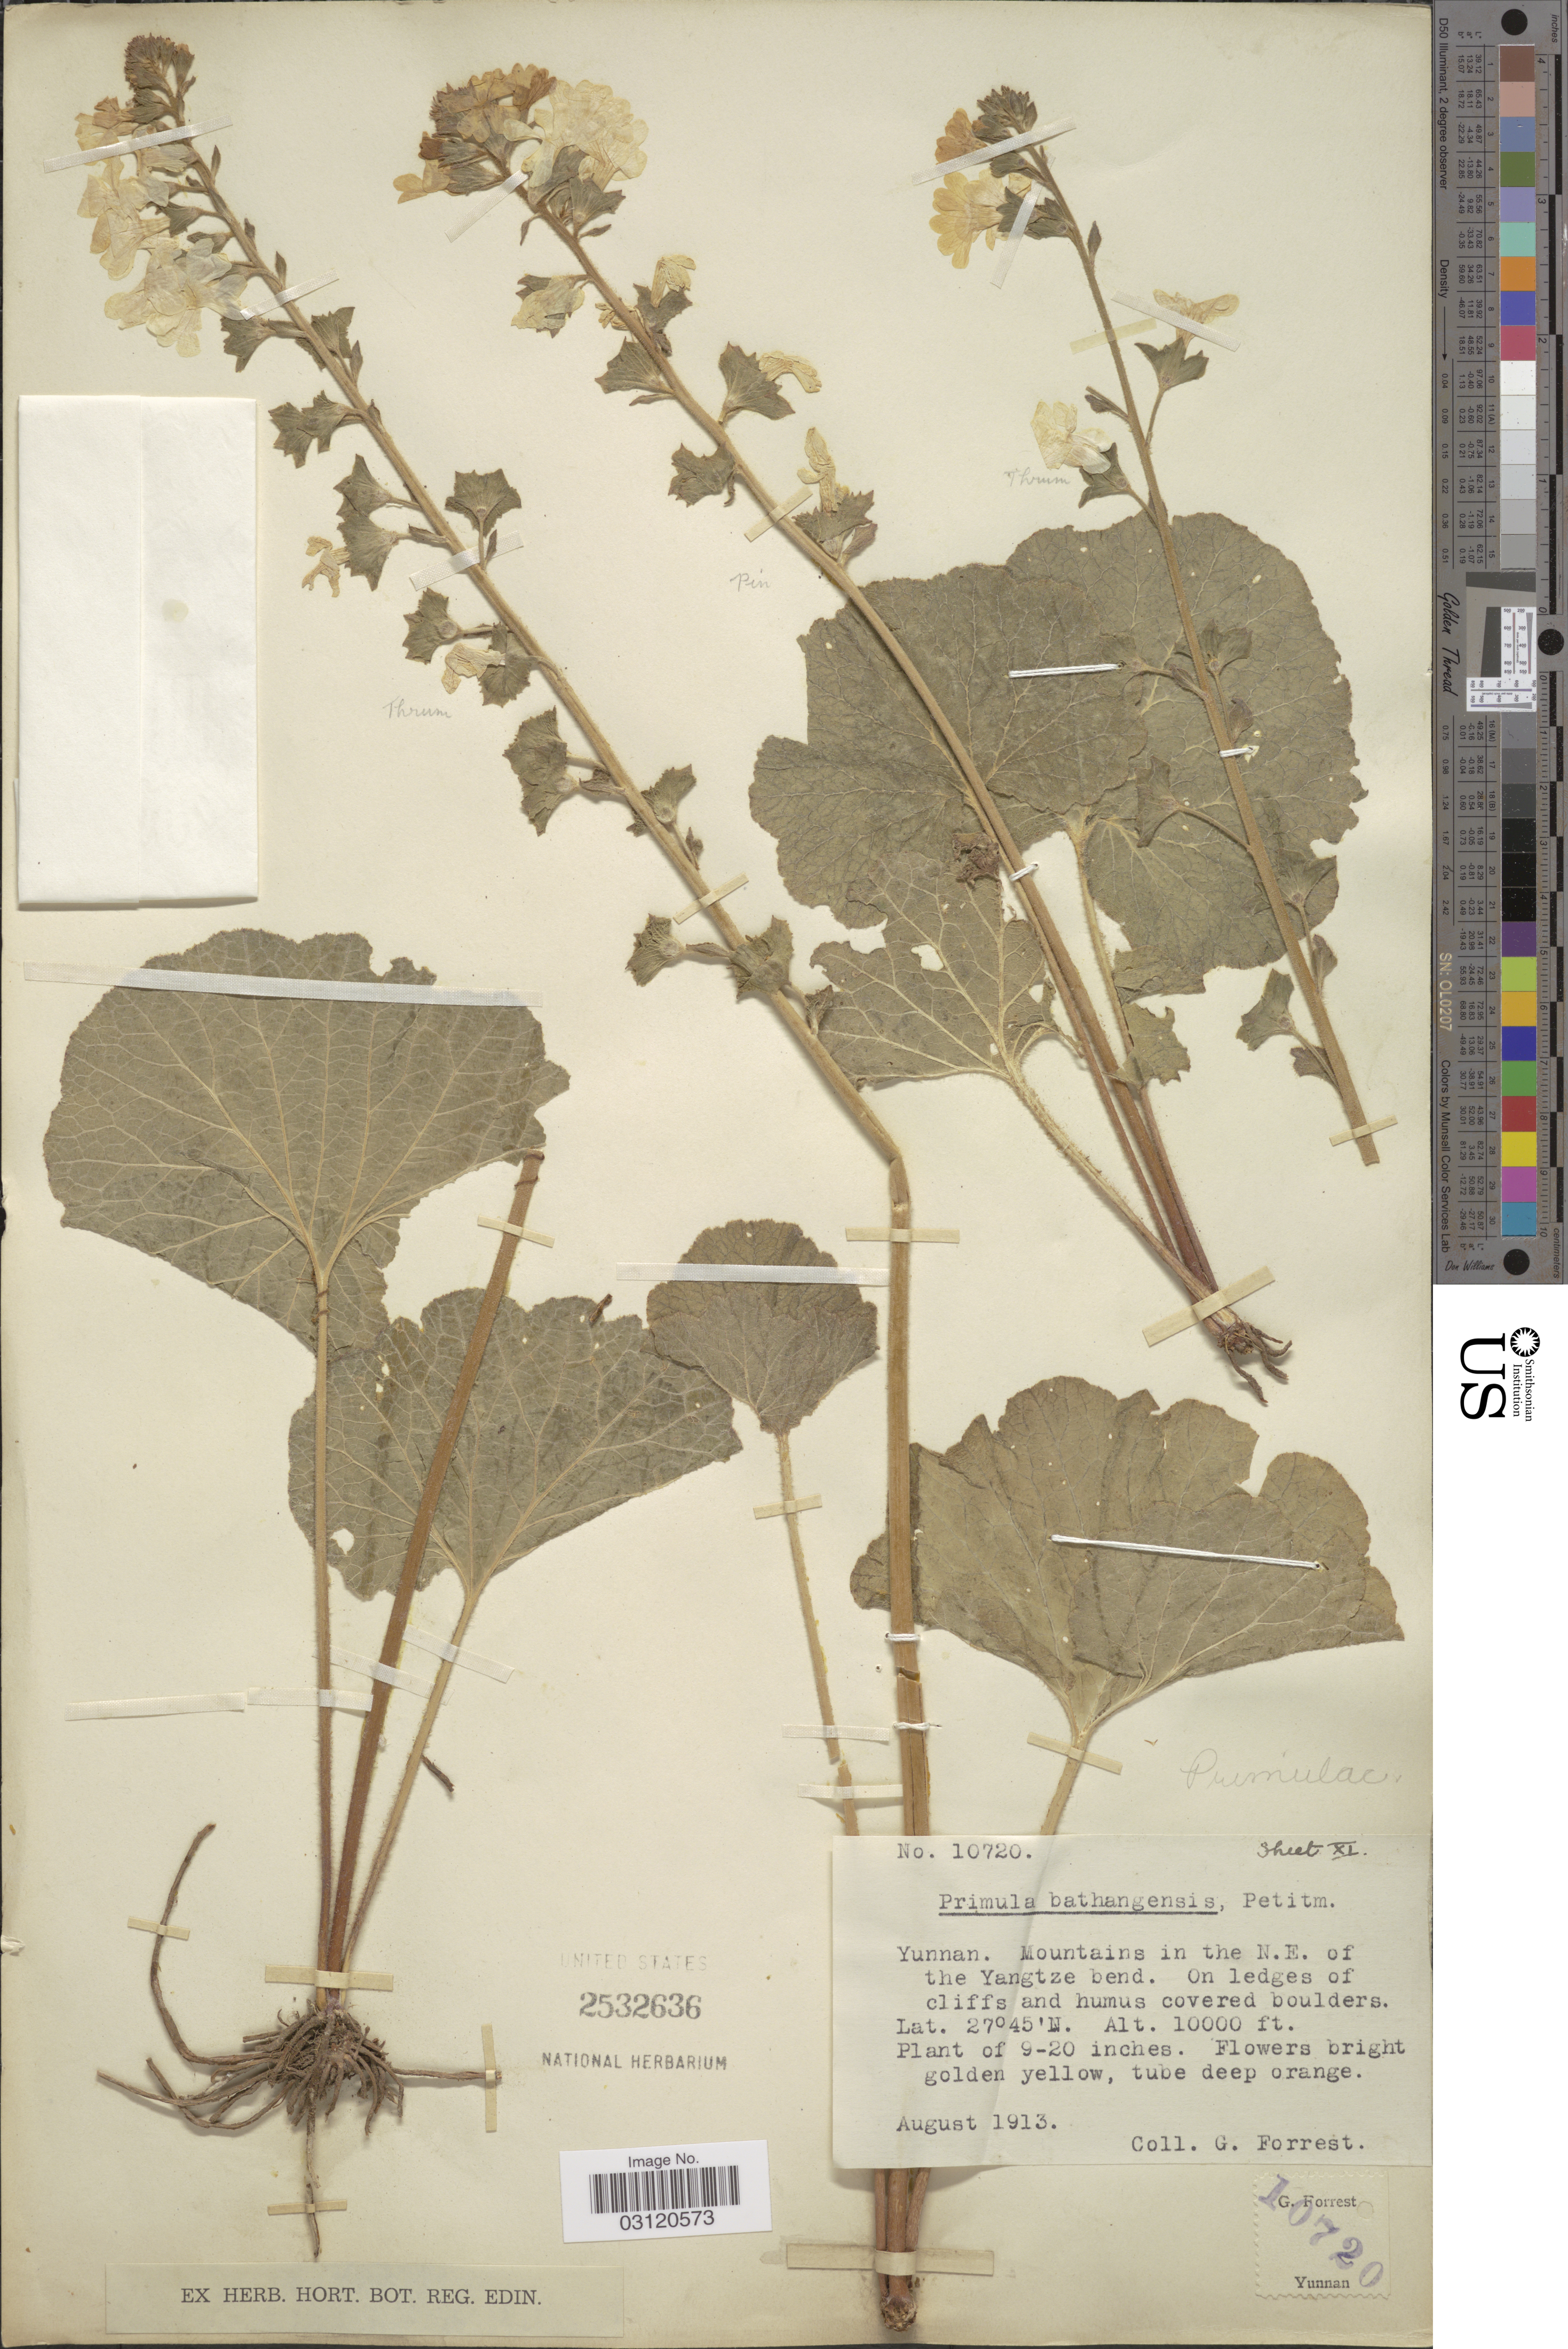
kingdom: Plantae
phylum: Tracheophyta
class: Magnoliopsida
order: Ericales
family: Primulaceae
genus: Primula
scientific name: Primula bathangensis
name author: Petitm.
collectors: G. Forrest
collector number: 10720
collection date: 1913-08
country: China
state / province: Yunnan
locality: Mountains in the N.E. of the Yangtze bend.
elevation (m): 3048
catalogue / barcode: US 2532636